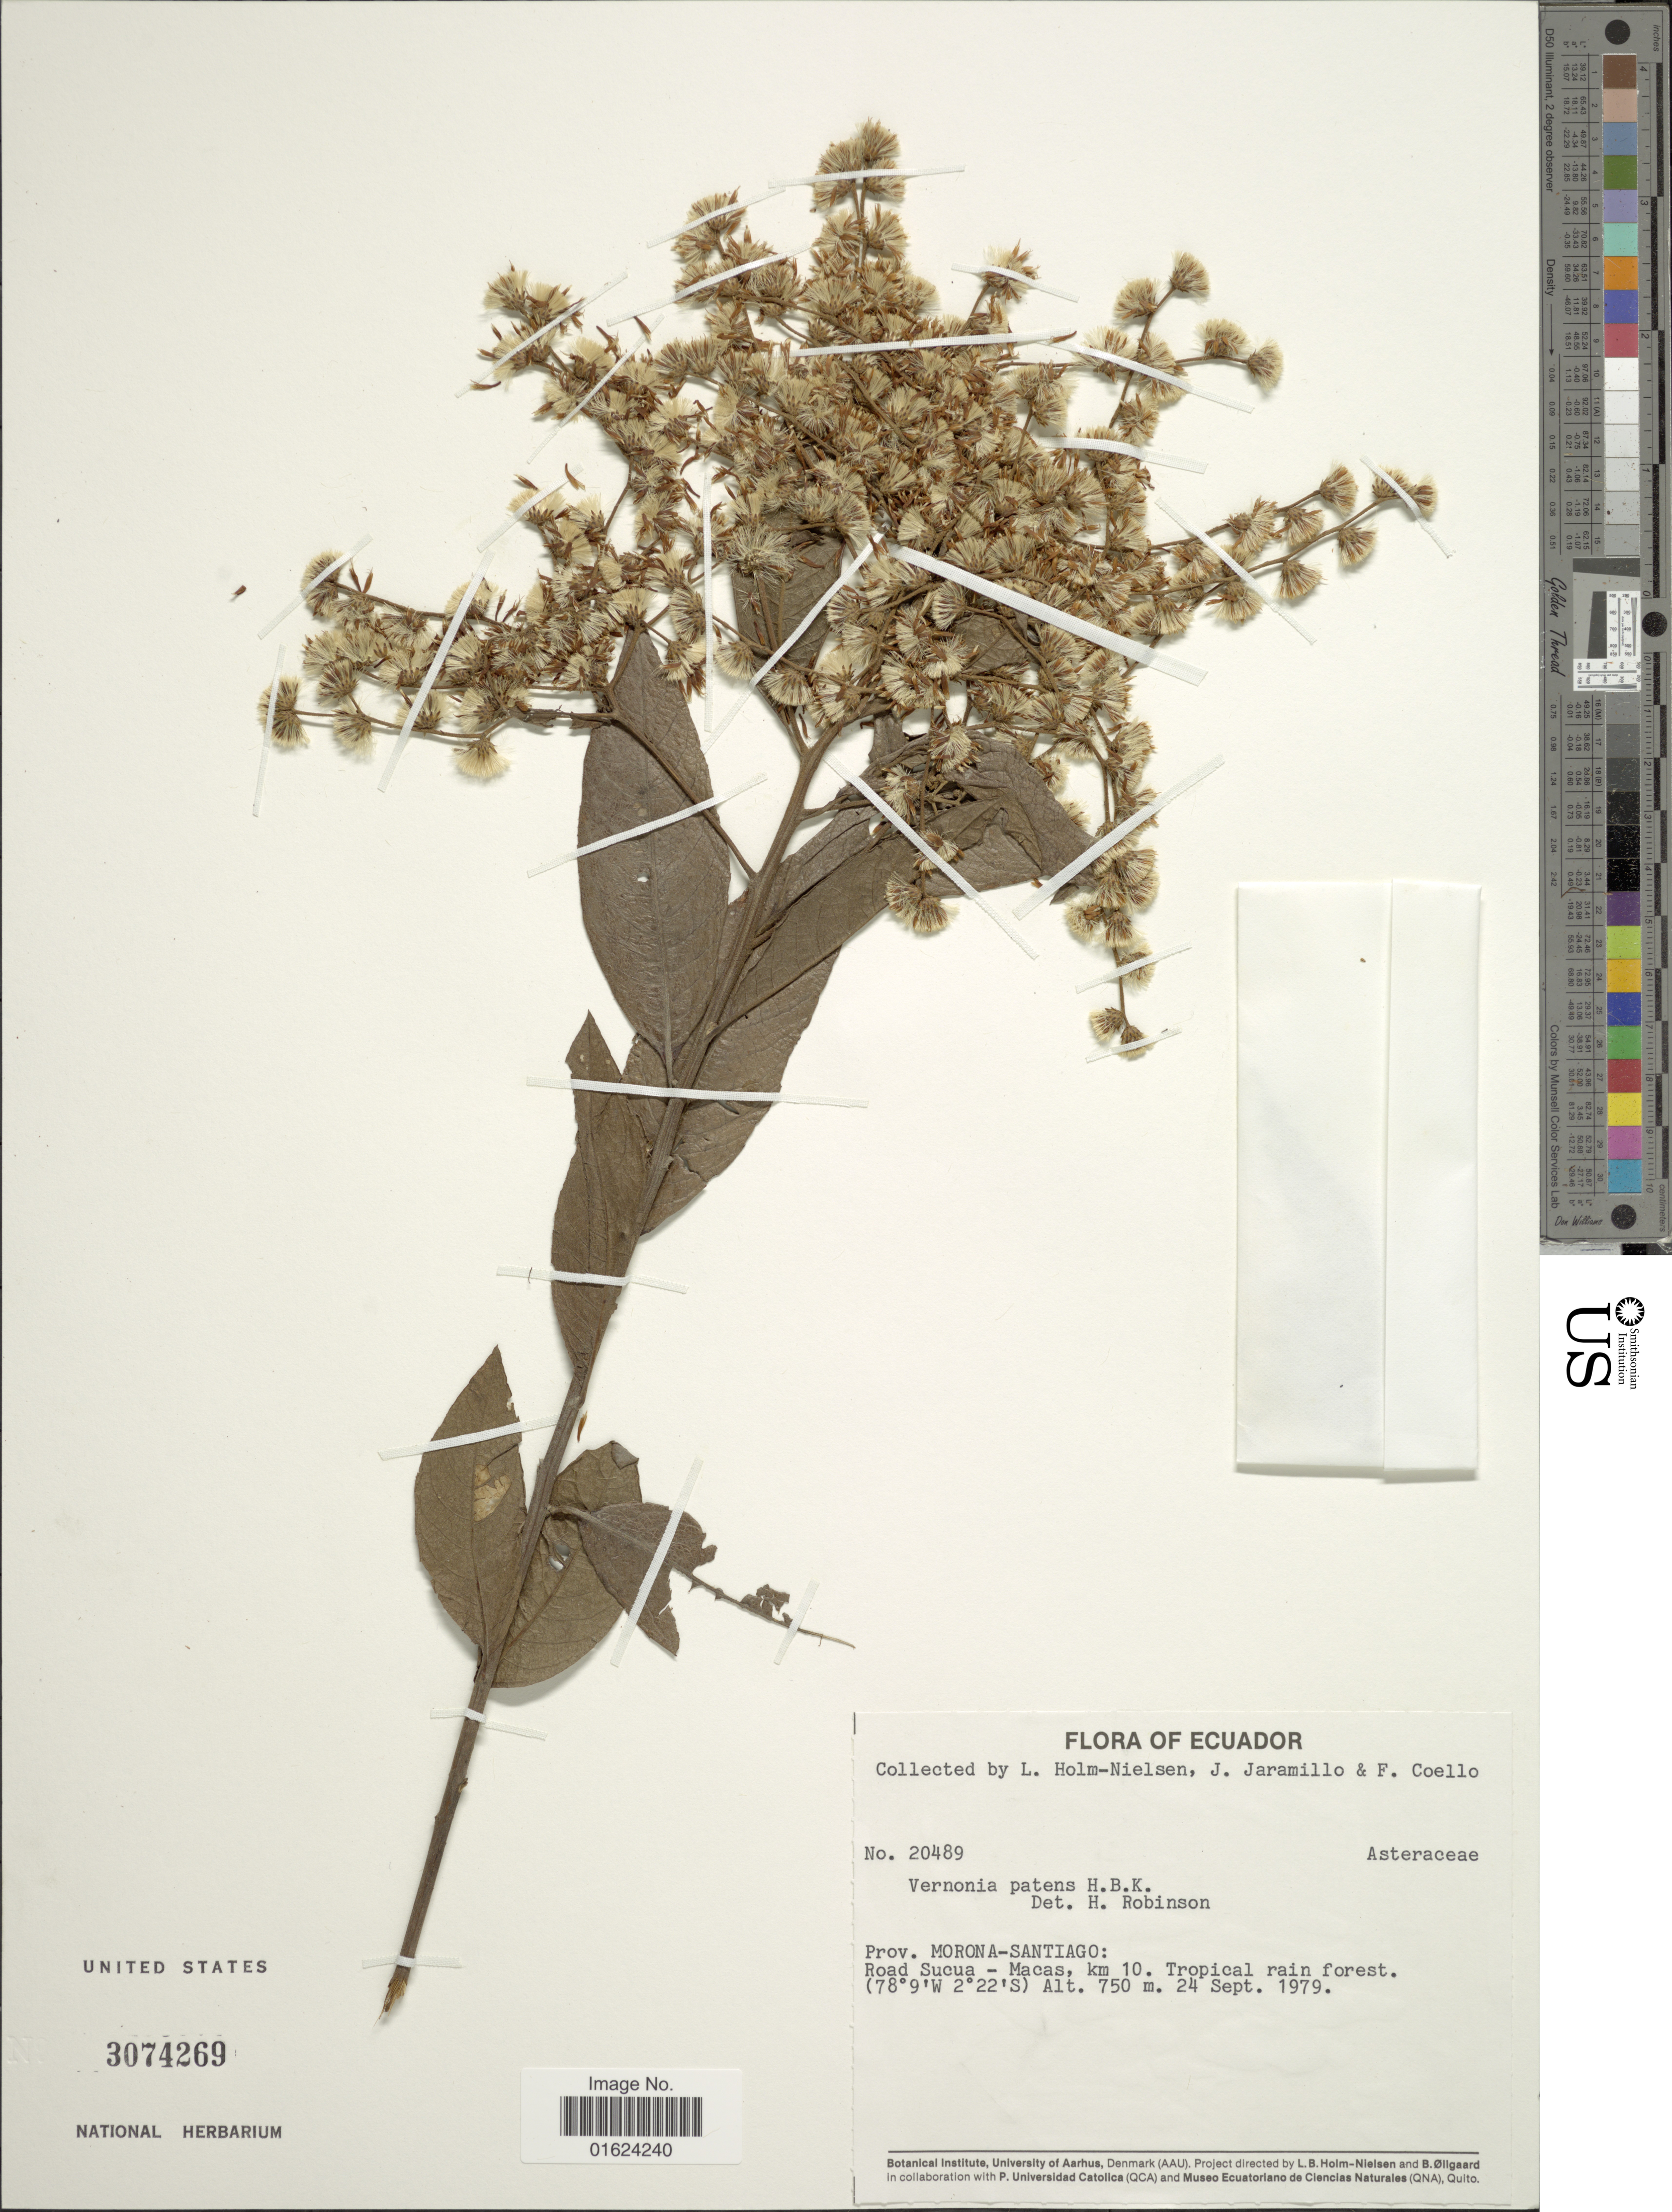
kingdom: Plantae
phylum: Tracheophyta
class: Magnoliopsida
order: Asterales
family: Asteraceae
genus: Vernonanthura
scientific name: Vernonanthura patens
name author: (Kunth) H. Rob.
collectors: L. B. Holm-Nielsen, J. Jaramillo & F. Coelho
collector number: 20489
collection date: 1979-09-24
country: Ecuador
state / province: Morona-Santiago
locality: Ecuador, Prov. Morona-Santiago, Road Sucua - Macas, km 10.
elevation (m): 750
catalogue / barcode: US 3074269